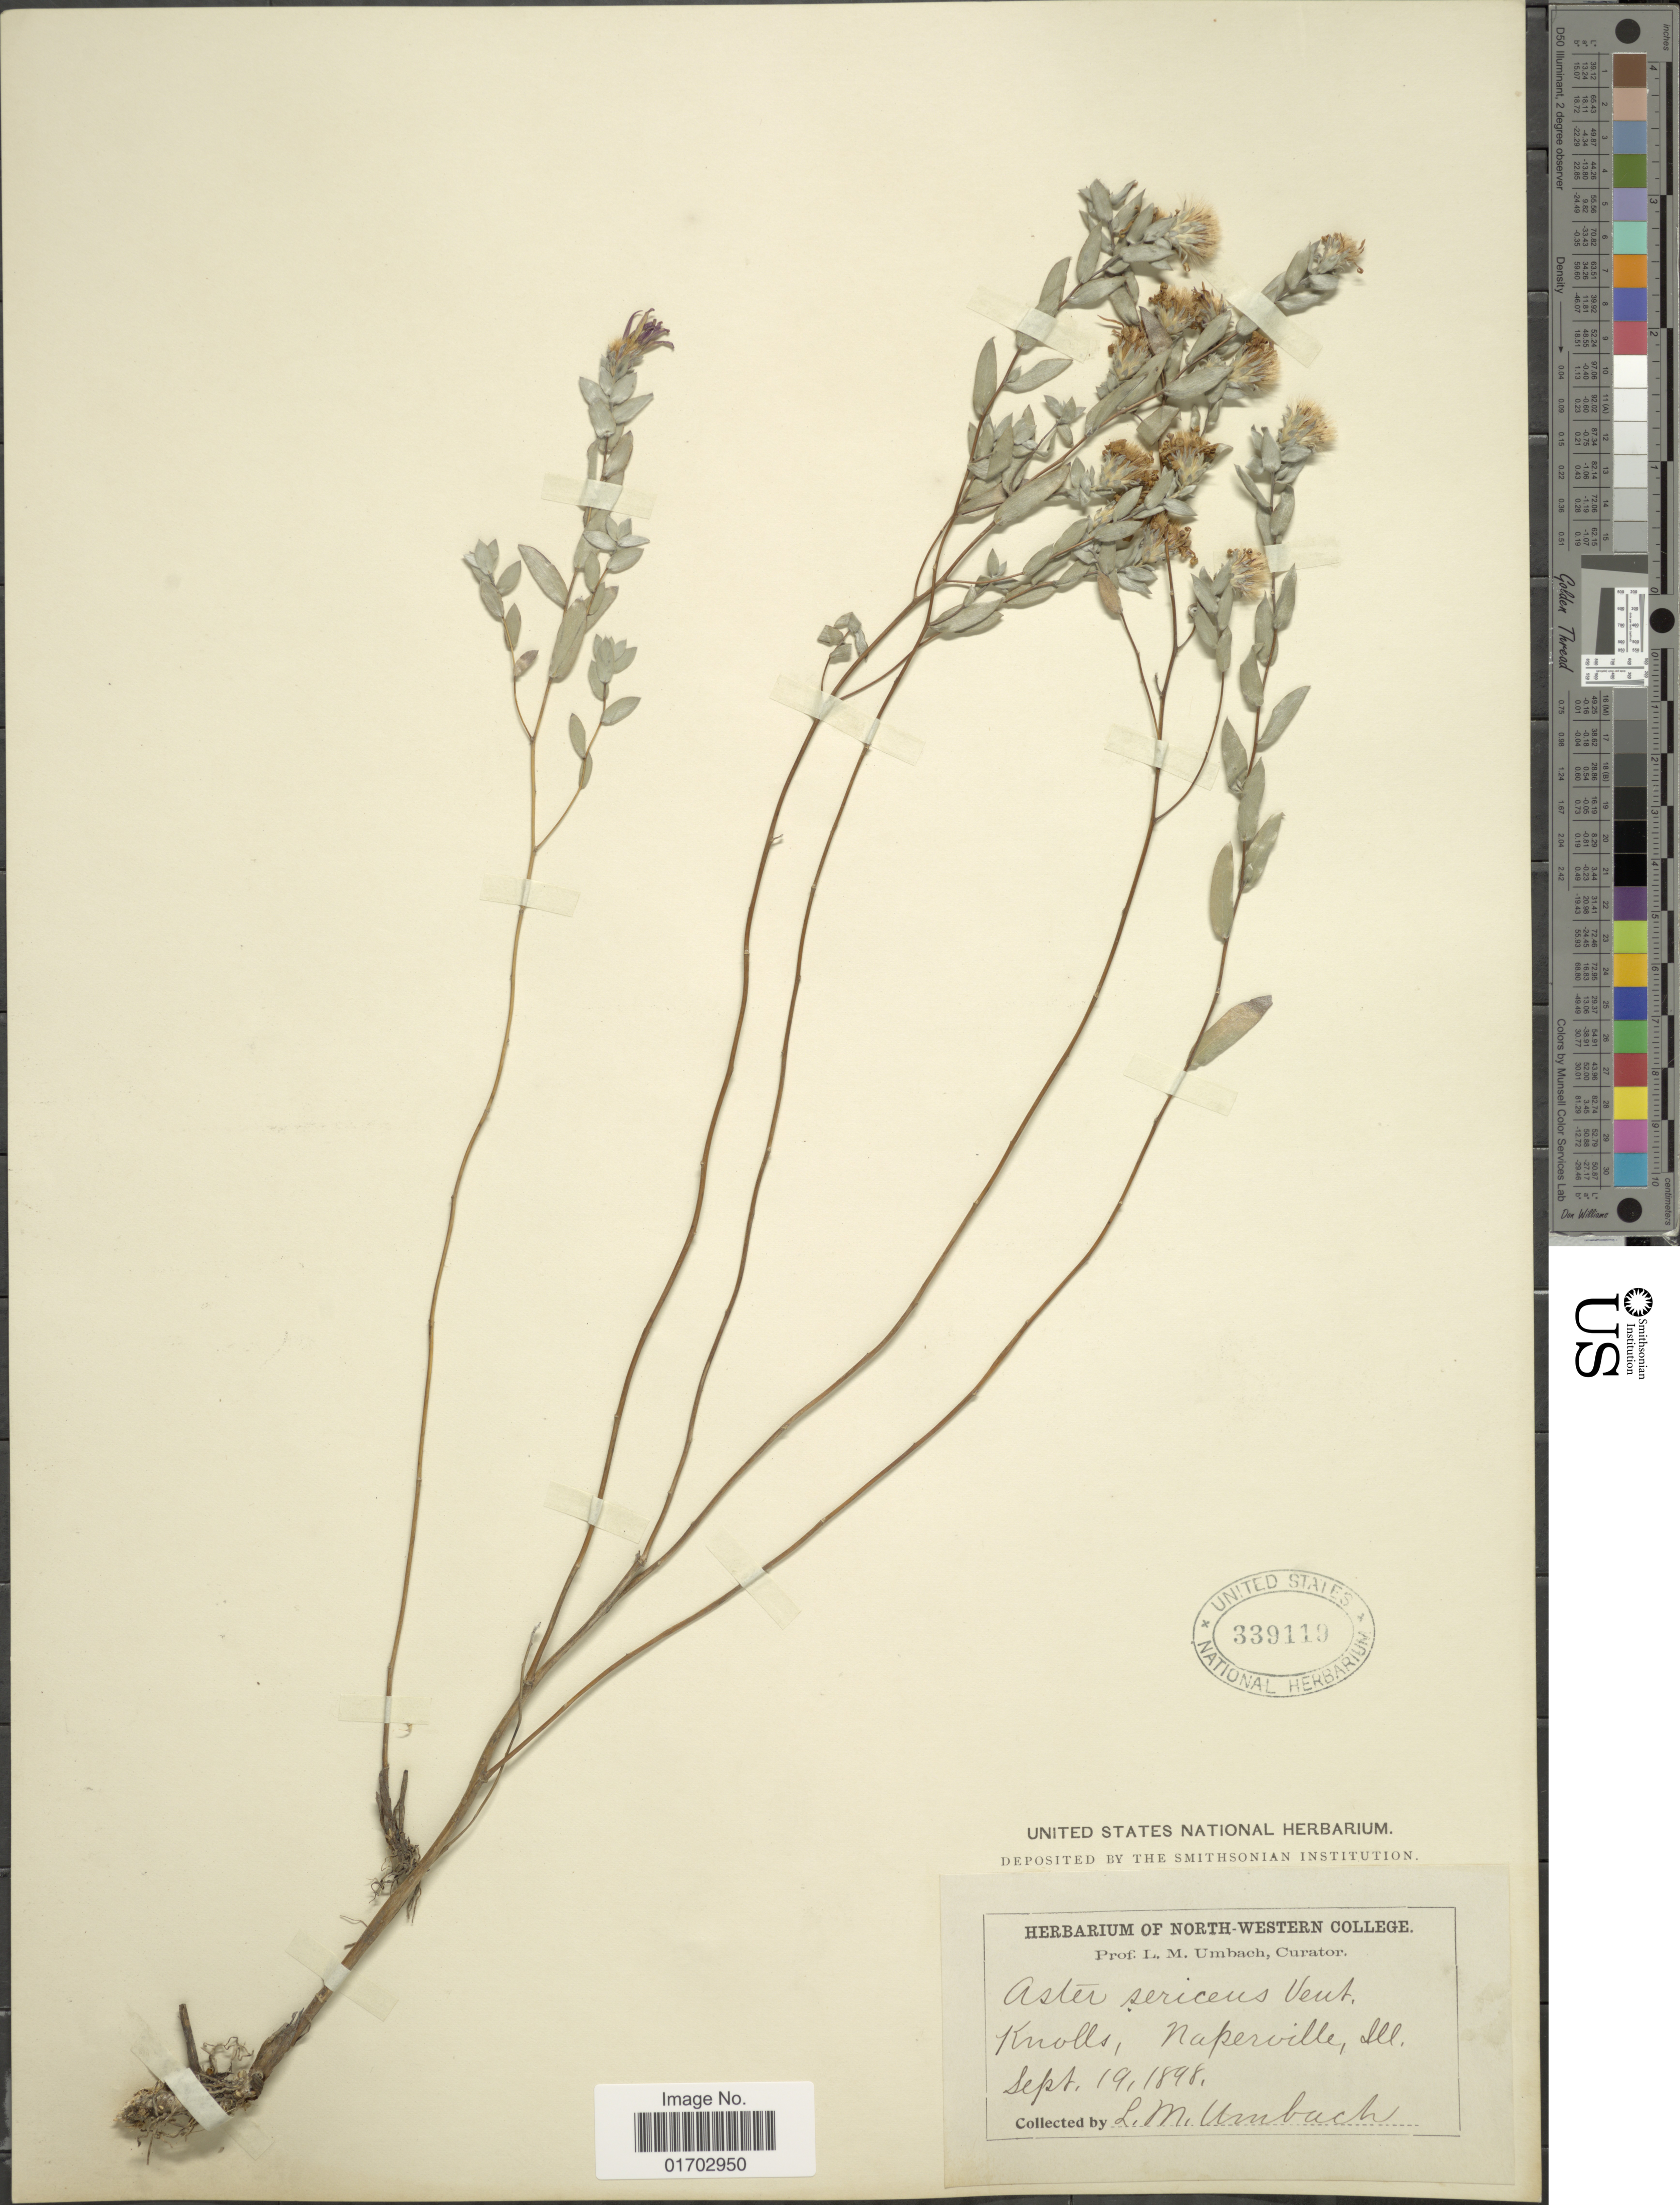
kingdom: Plantae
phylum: Tracheophyta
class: Magnoliopsida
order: Asterales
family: Asteraceae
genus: Symphyotrichum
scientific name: Symphyotrichum sericeum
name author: (Vent.) G.L. Nesom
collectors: L. M. Umbach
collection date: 1898-09-19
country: United States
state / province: Illinois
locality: Knolls, Naperville.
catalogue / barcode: US 339119